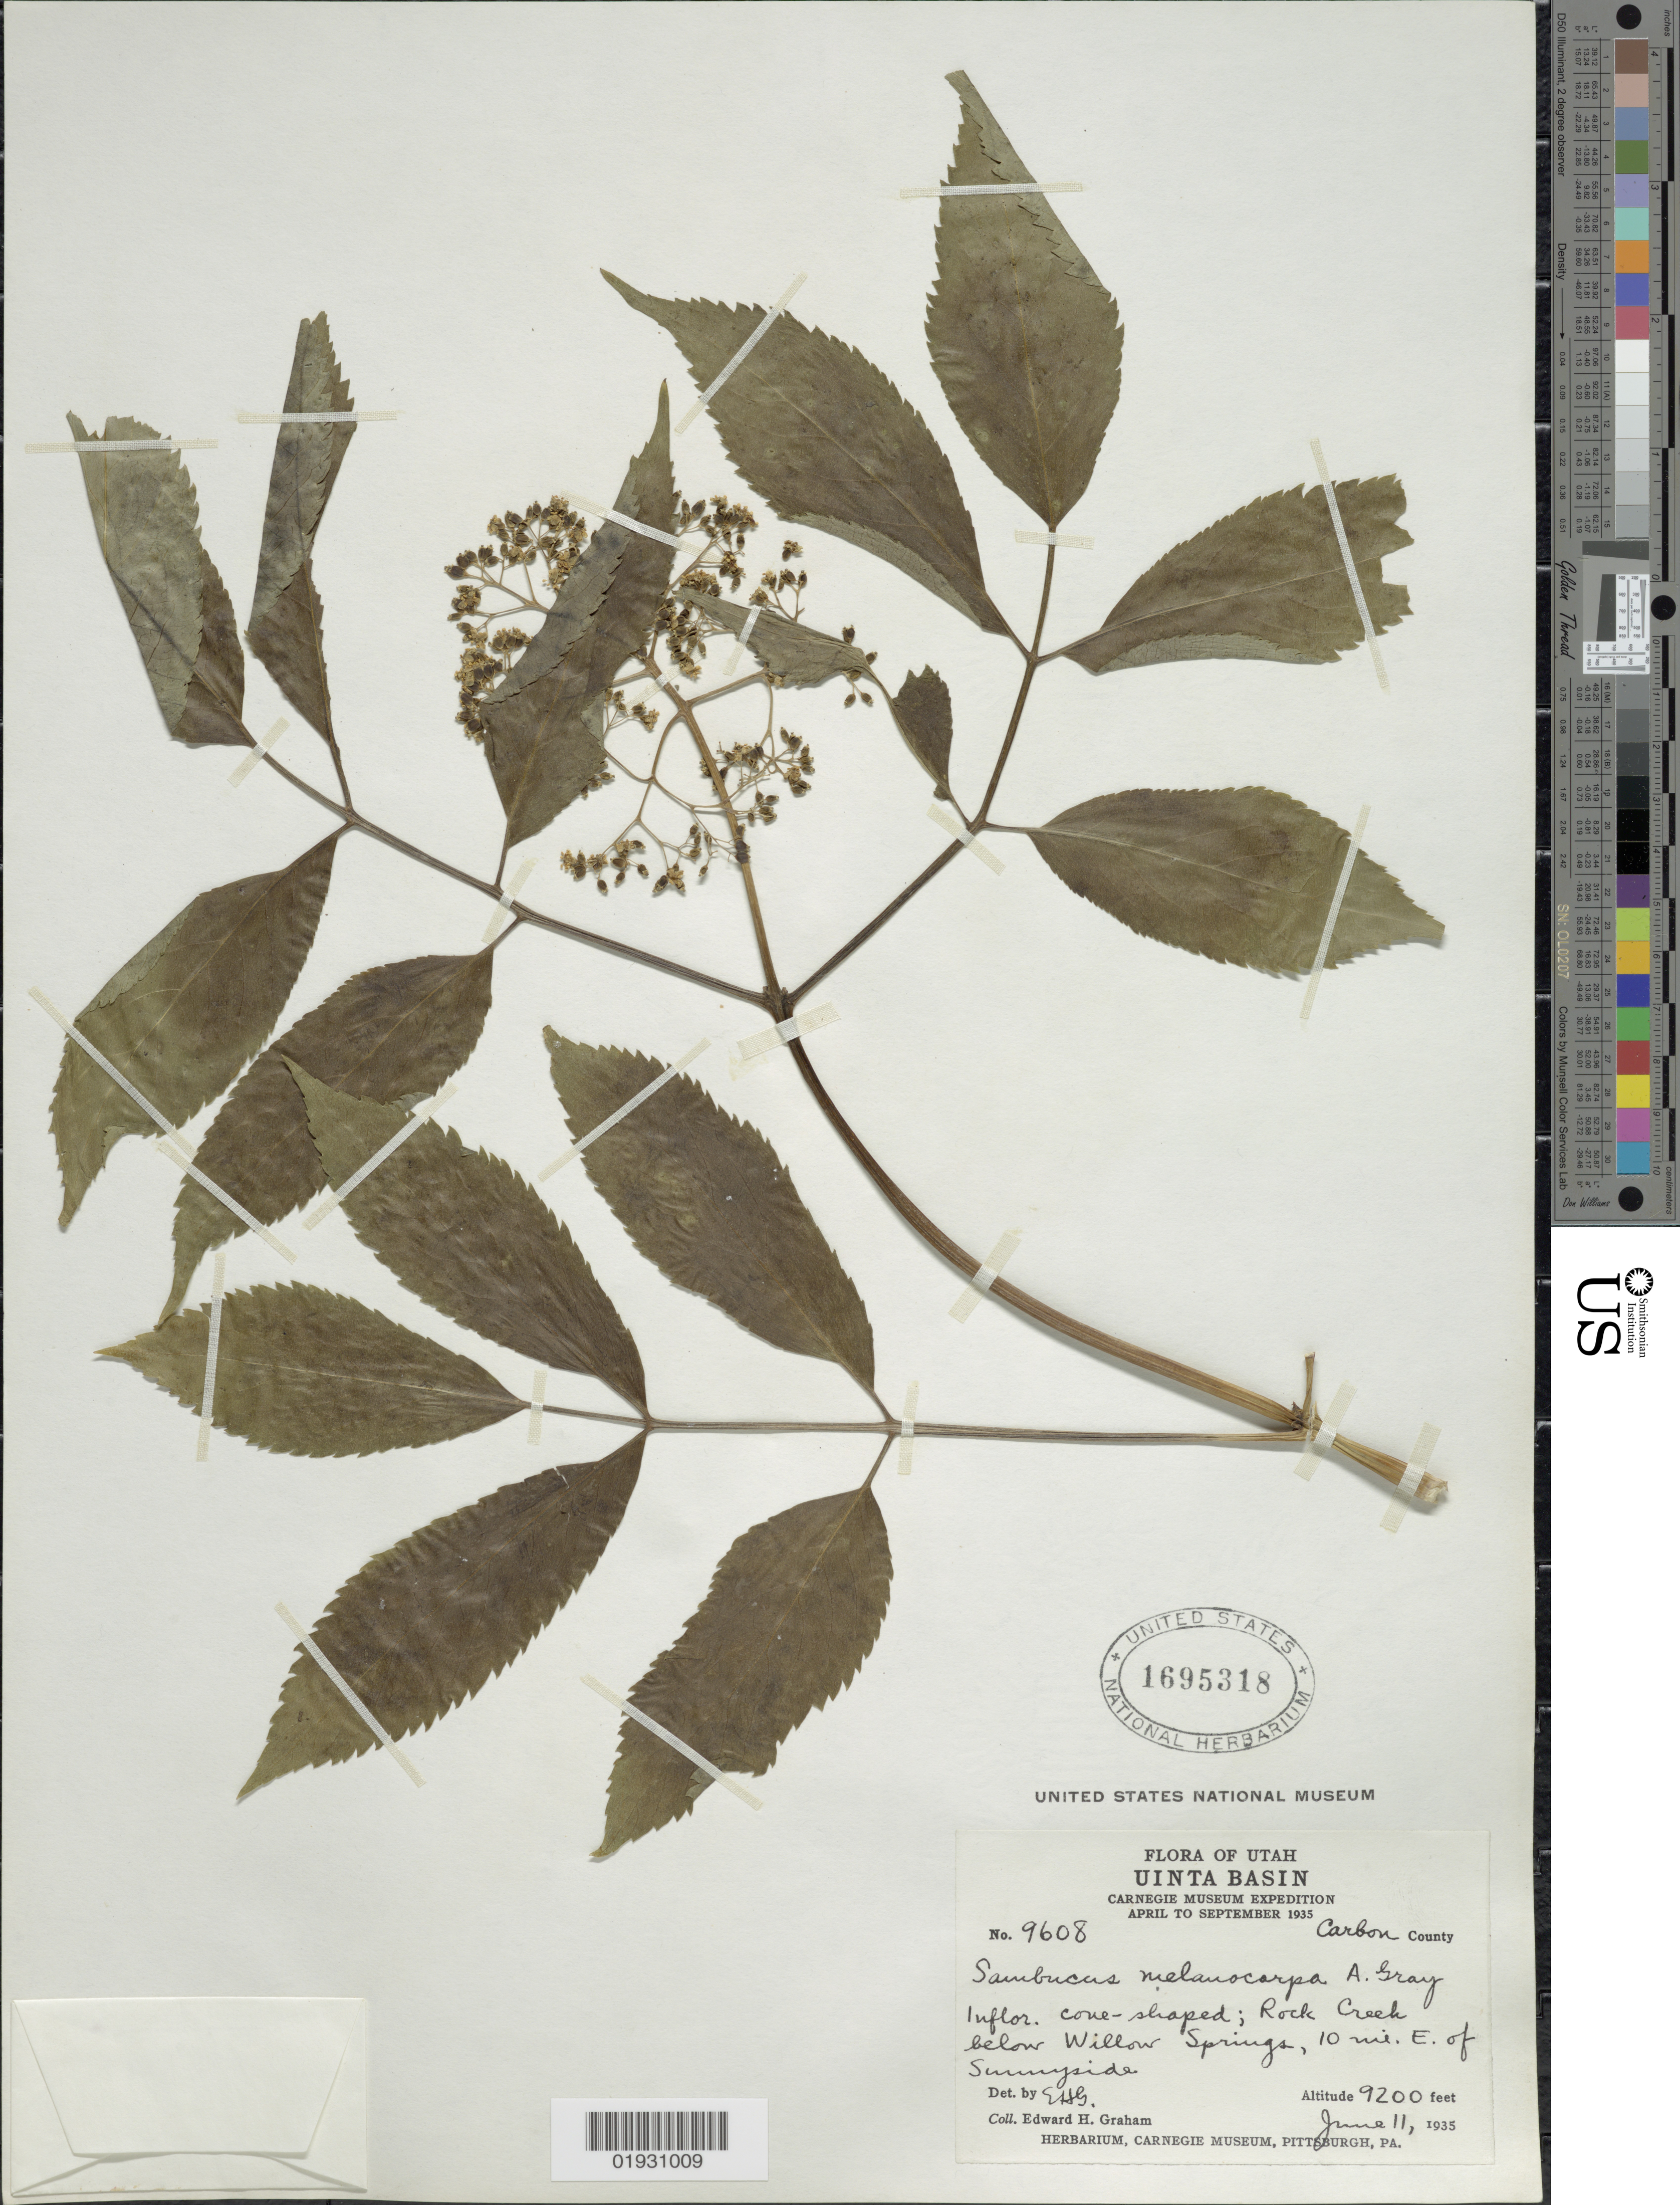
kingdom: Plantae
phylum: Tracheophyta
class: Magnoliopsida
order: Dipsacales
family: Viburnaceae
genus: Sambucus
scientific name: Sambucus melanocarpa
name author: A. Gray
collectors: E. H. Graham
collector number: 9608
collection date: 1935-06-11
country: United States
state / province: Utah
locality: Uinta Basin. Carbon County. Rock Creek below Willow Springs, 10 mil. E. of Sunnyside.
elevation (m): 2804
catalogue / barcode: US 1695318